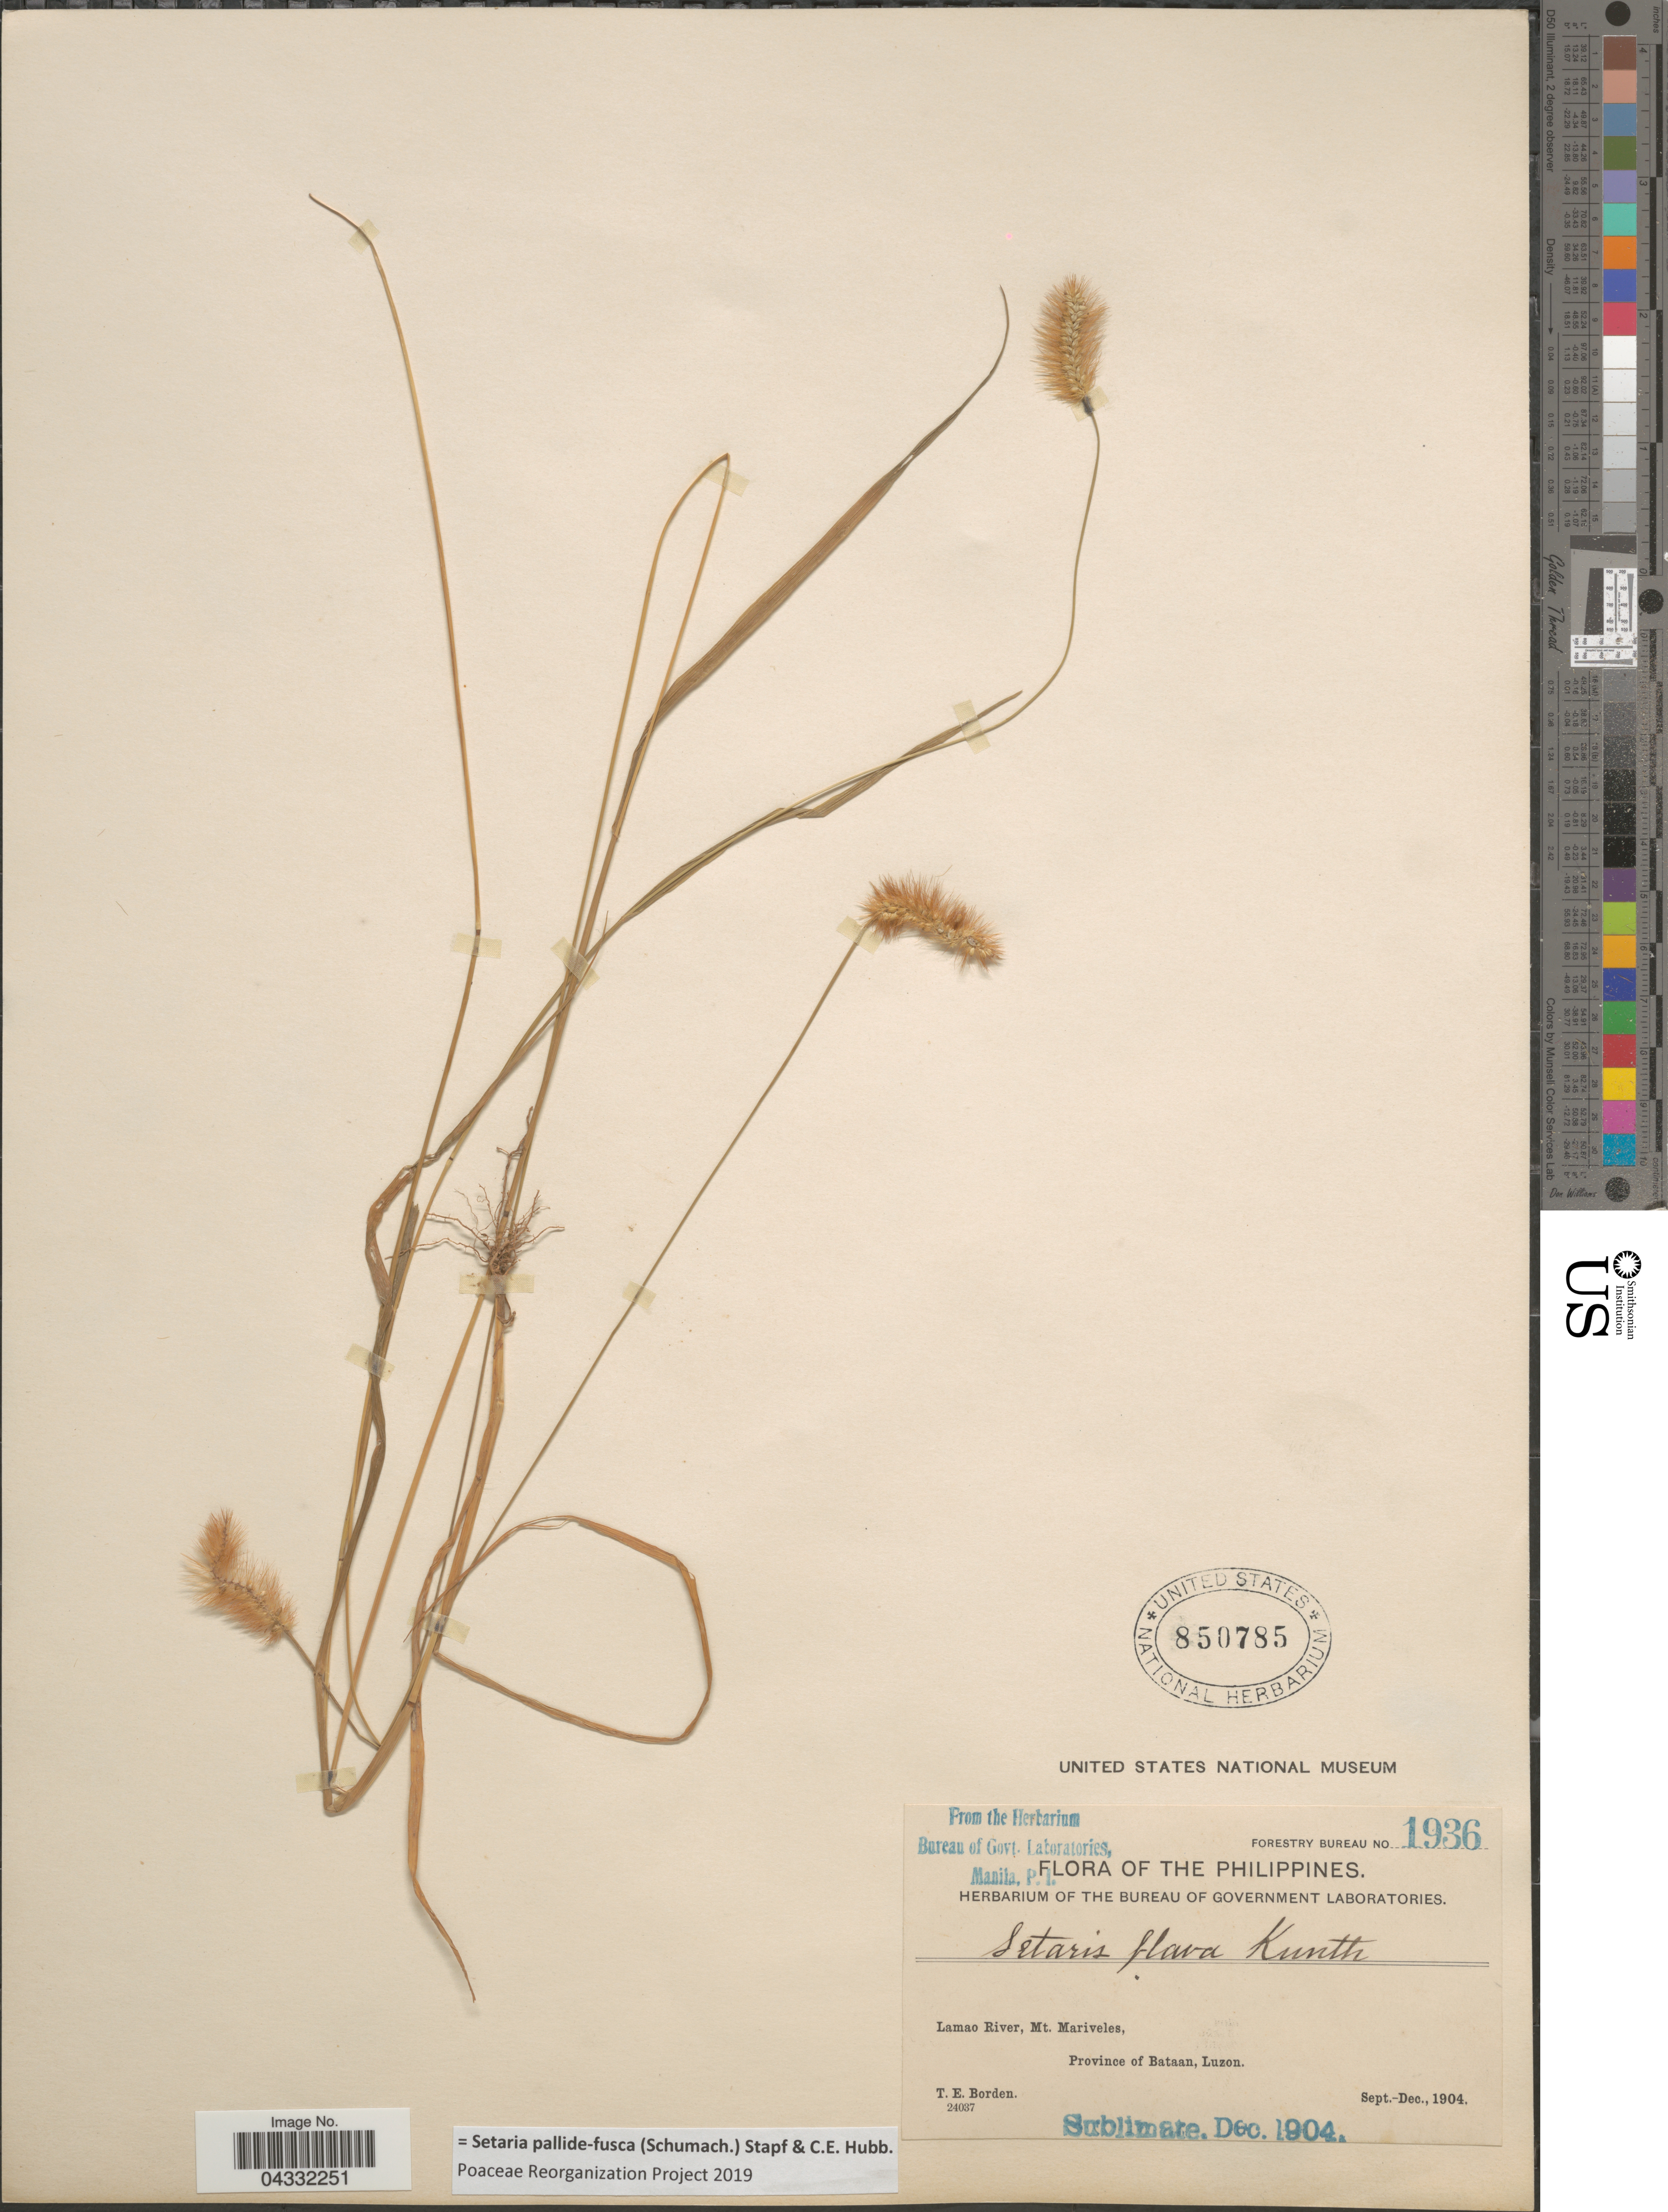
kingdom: Plantae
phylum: Tracheophyta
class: Liliopsida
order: Poales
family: Poaceae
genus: Setaria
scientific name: Setaria pallide-fusca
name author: (Schumach.) Stapf & C.E. Hubb.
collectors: T. E. Borden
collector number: Forestry Bureau 1936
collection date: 1904-09/1904-12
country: Philippines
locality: Lamao River, Mt. Mariveles, Province of Bataan, Luzon.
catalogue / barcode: US 850785